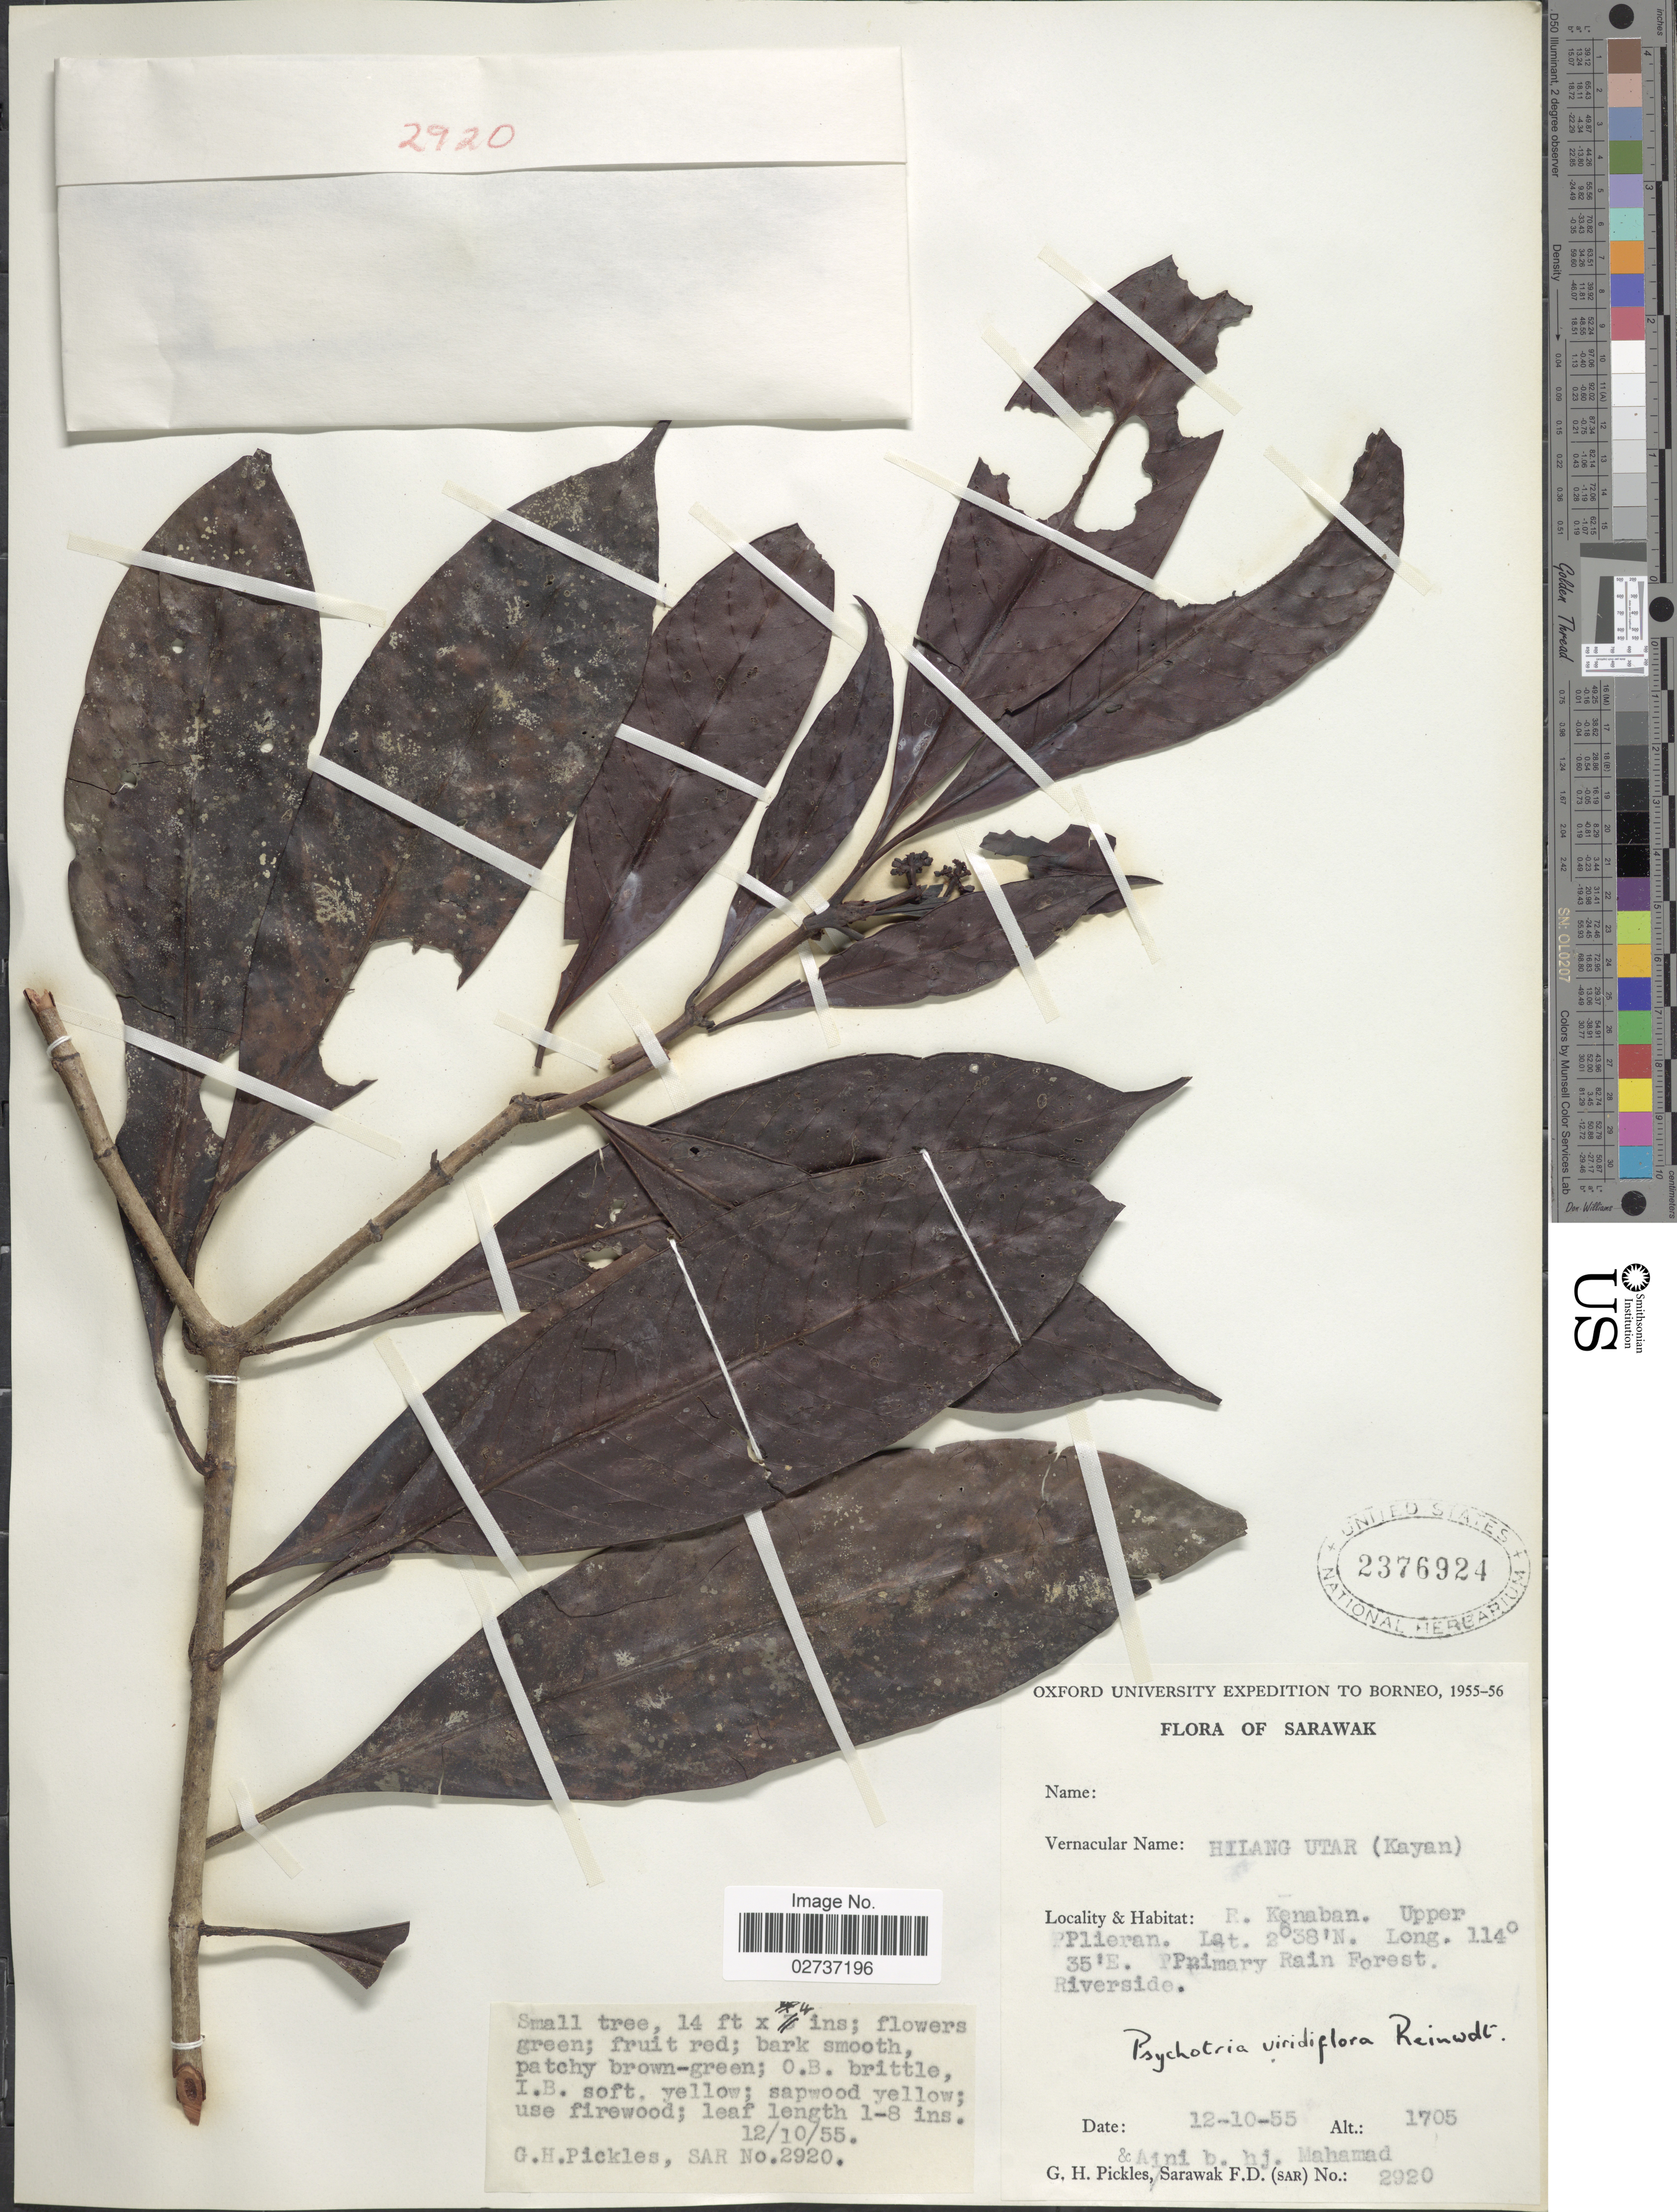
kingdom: Plantae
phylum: Tracheophyta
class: Magnoliopsida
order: Gentianales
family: Rubiaceae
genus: Psychotria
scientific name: Psychotria viridiflora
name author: Reinw. ex Blume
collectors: G. Pickles, B. Aini & H.J. Mahamad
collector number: SAR2920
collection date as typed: Transcribed d/m/y: 12/10/55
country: Malaysia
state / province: Sarawak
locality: R. Kenaban. Upper Plieran. Primary Rain Forest. Riverside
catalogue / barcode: US 2376924